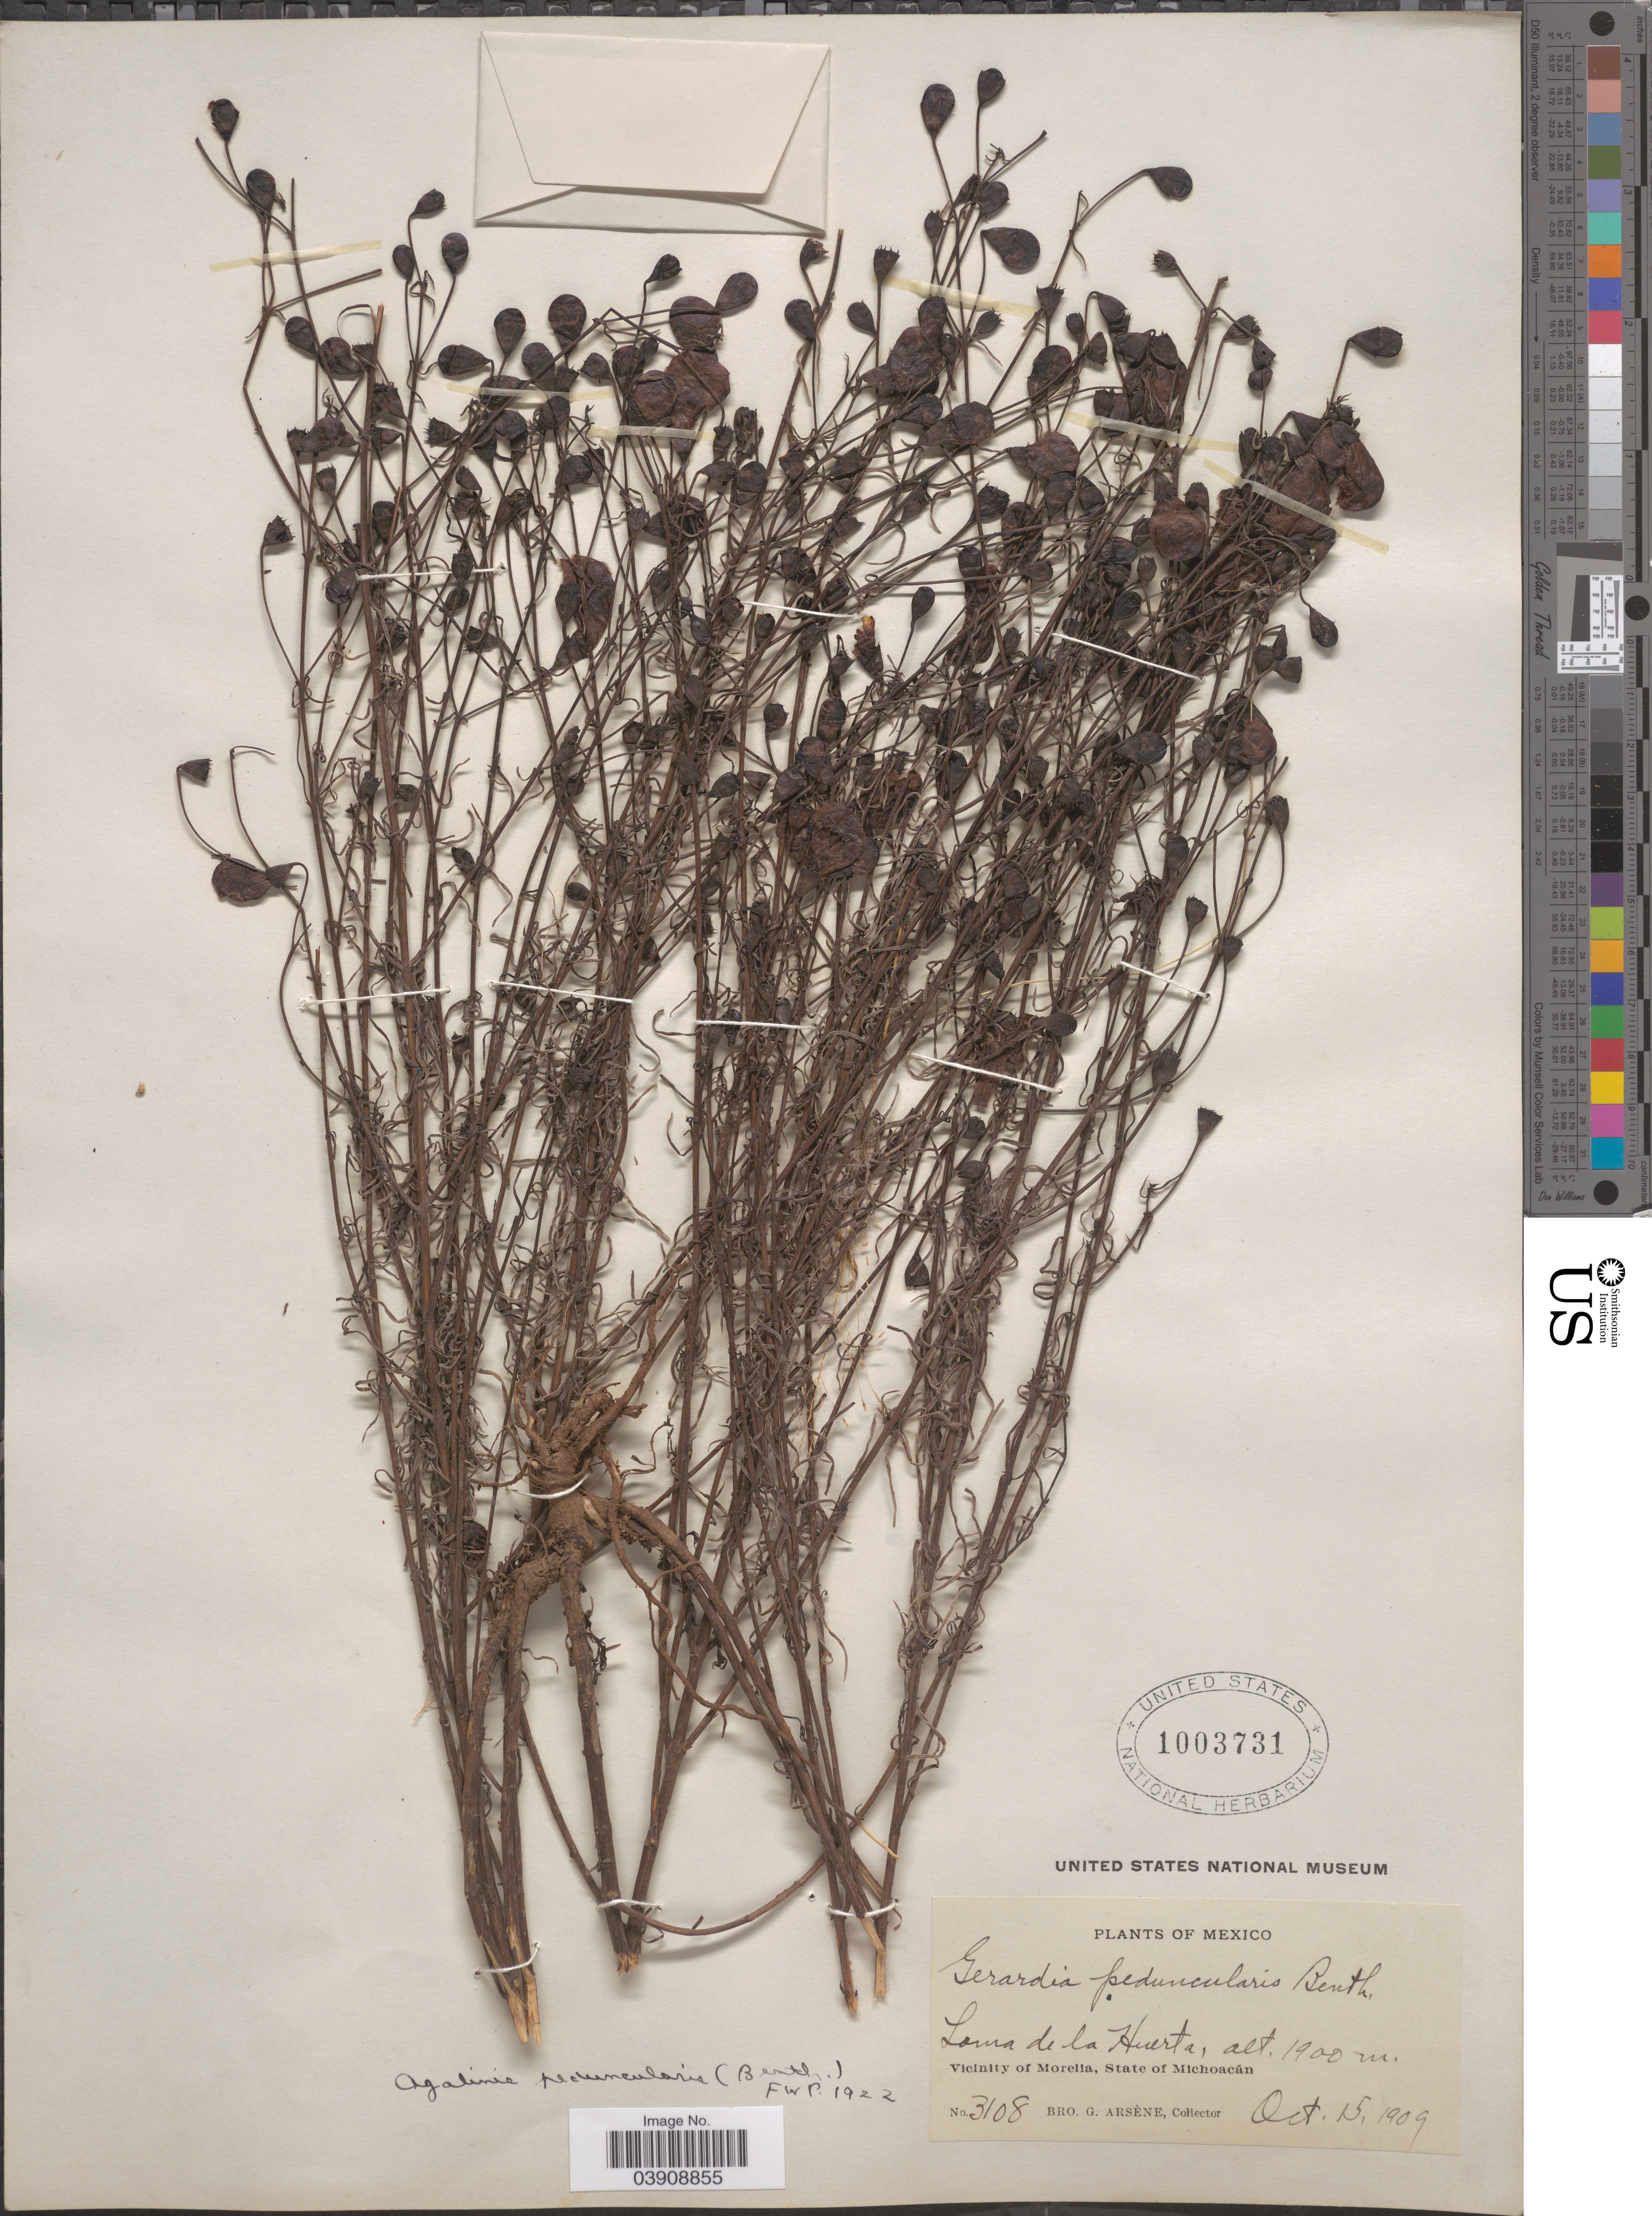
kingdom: Plantae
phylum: Tracheophyta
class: Magnoliopsida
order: Lamiales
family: Orobanchaceae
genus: Agalinis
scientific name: Agalinis peduncularis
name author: (Benth.) Pennell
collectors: Bro. G. Arsène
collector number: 3108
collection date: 1909-10-15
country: Mexico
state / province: Michoacán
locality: Loma de la Huerta. Vicinity of Morelia.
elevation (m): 1900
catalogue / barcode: US 1003731